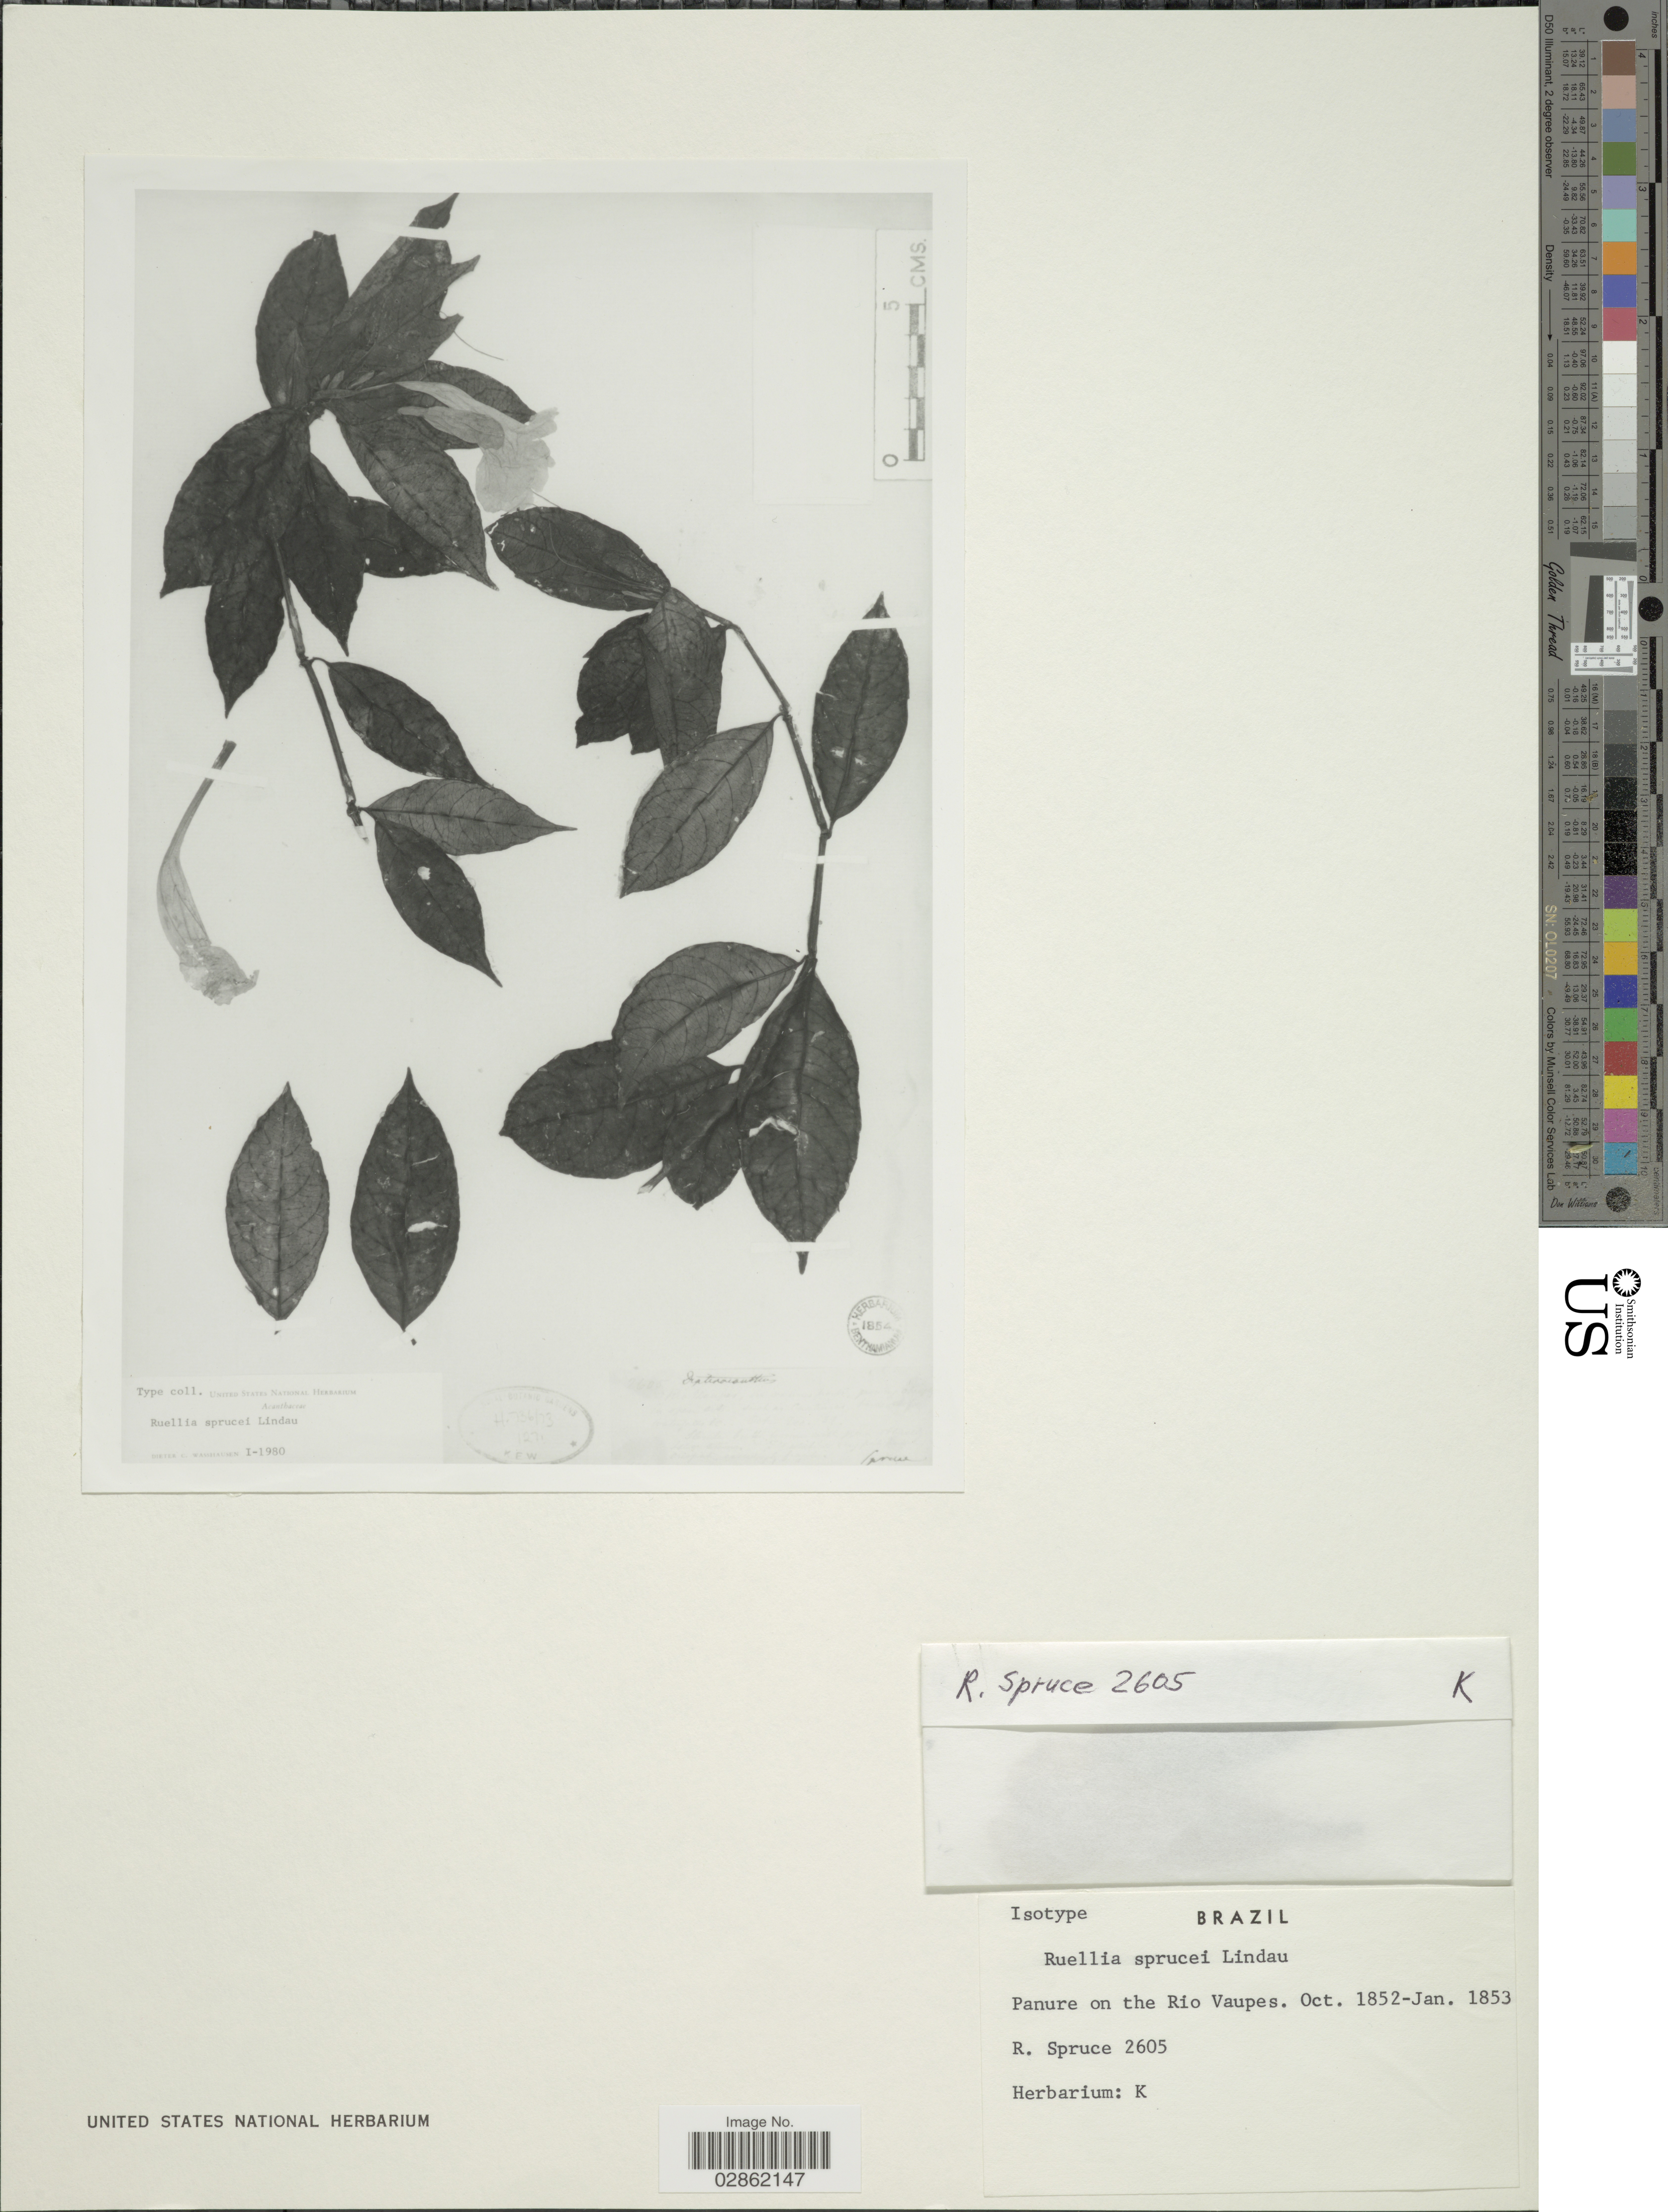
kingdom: Plantae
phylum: Tracheophyta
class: Magnoliopsida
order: Lamiales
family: Acanthaceae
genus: Ruellia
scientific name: Ruellia sprucei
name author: Lindau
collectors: R. Spruce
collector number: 2605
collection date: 1852-10/1853-01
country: Colombia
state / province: Vaupés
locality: Panure on the Rio Vaupes.